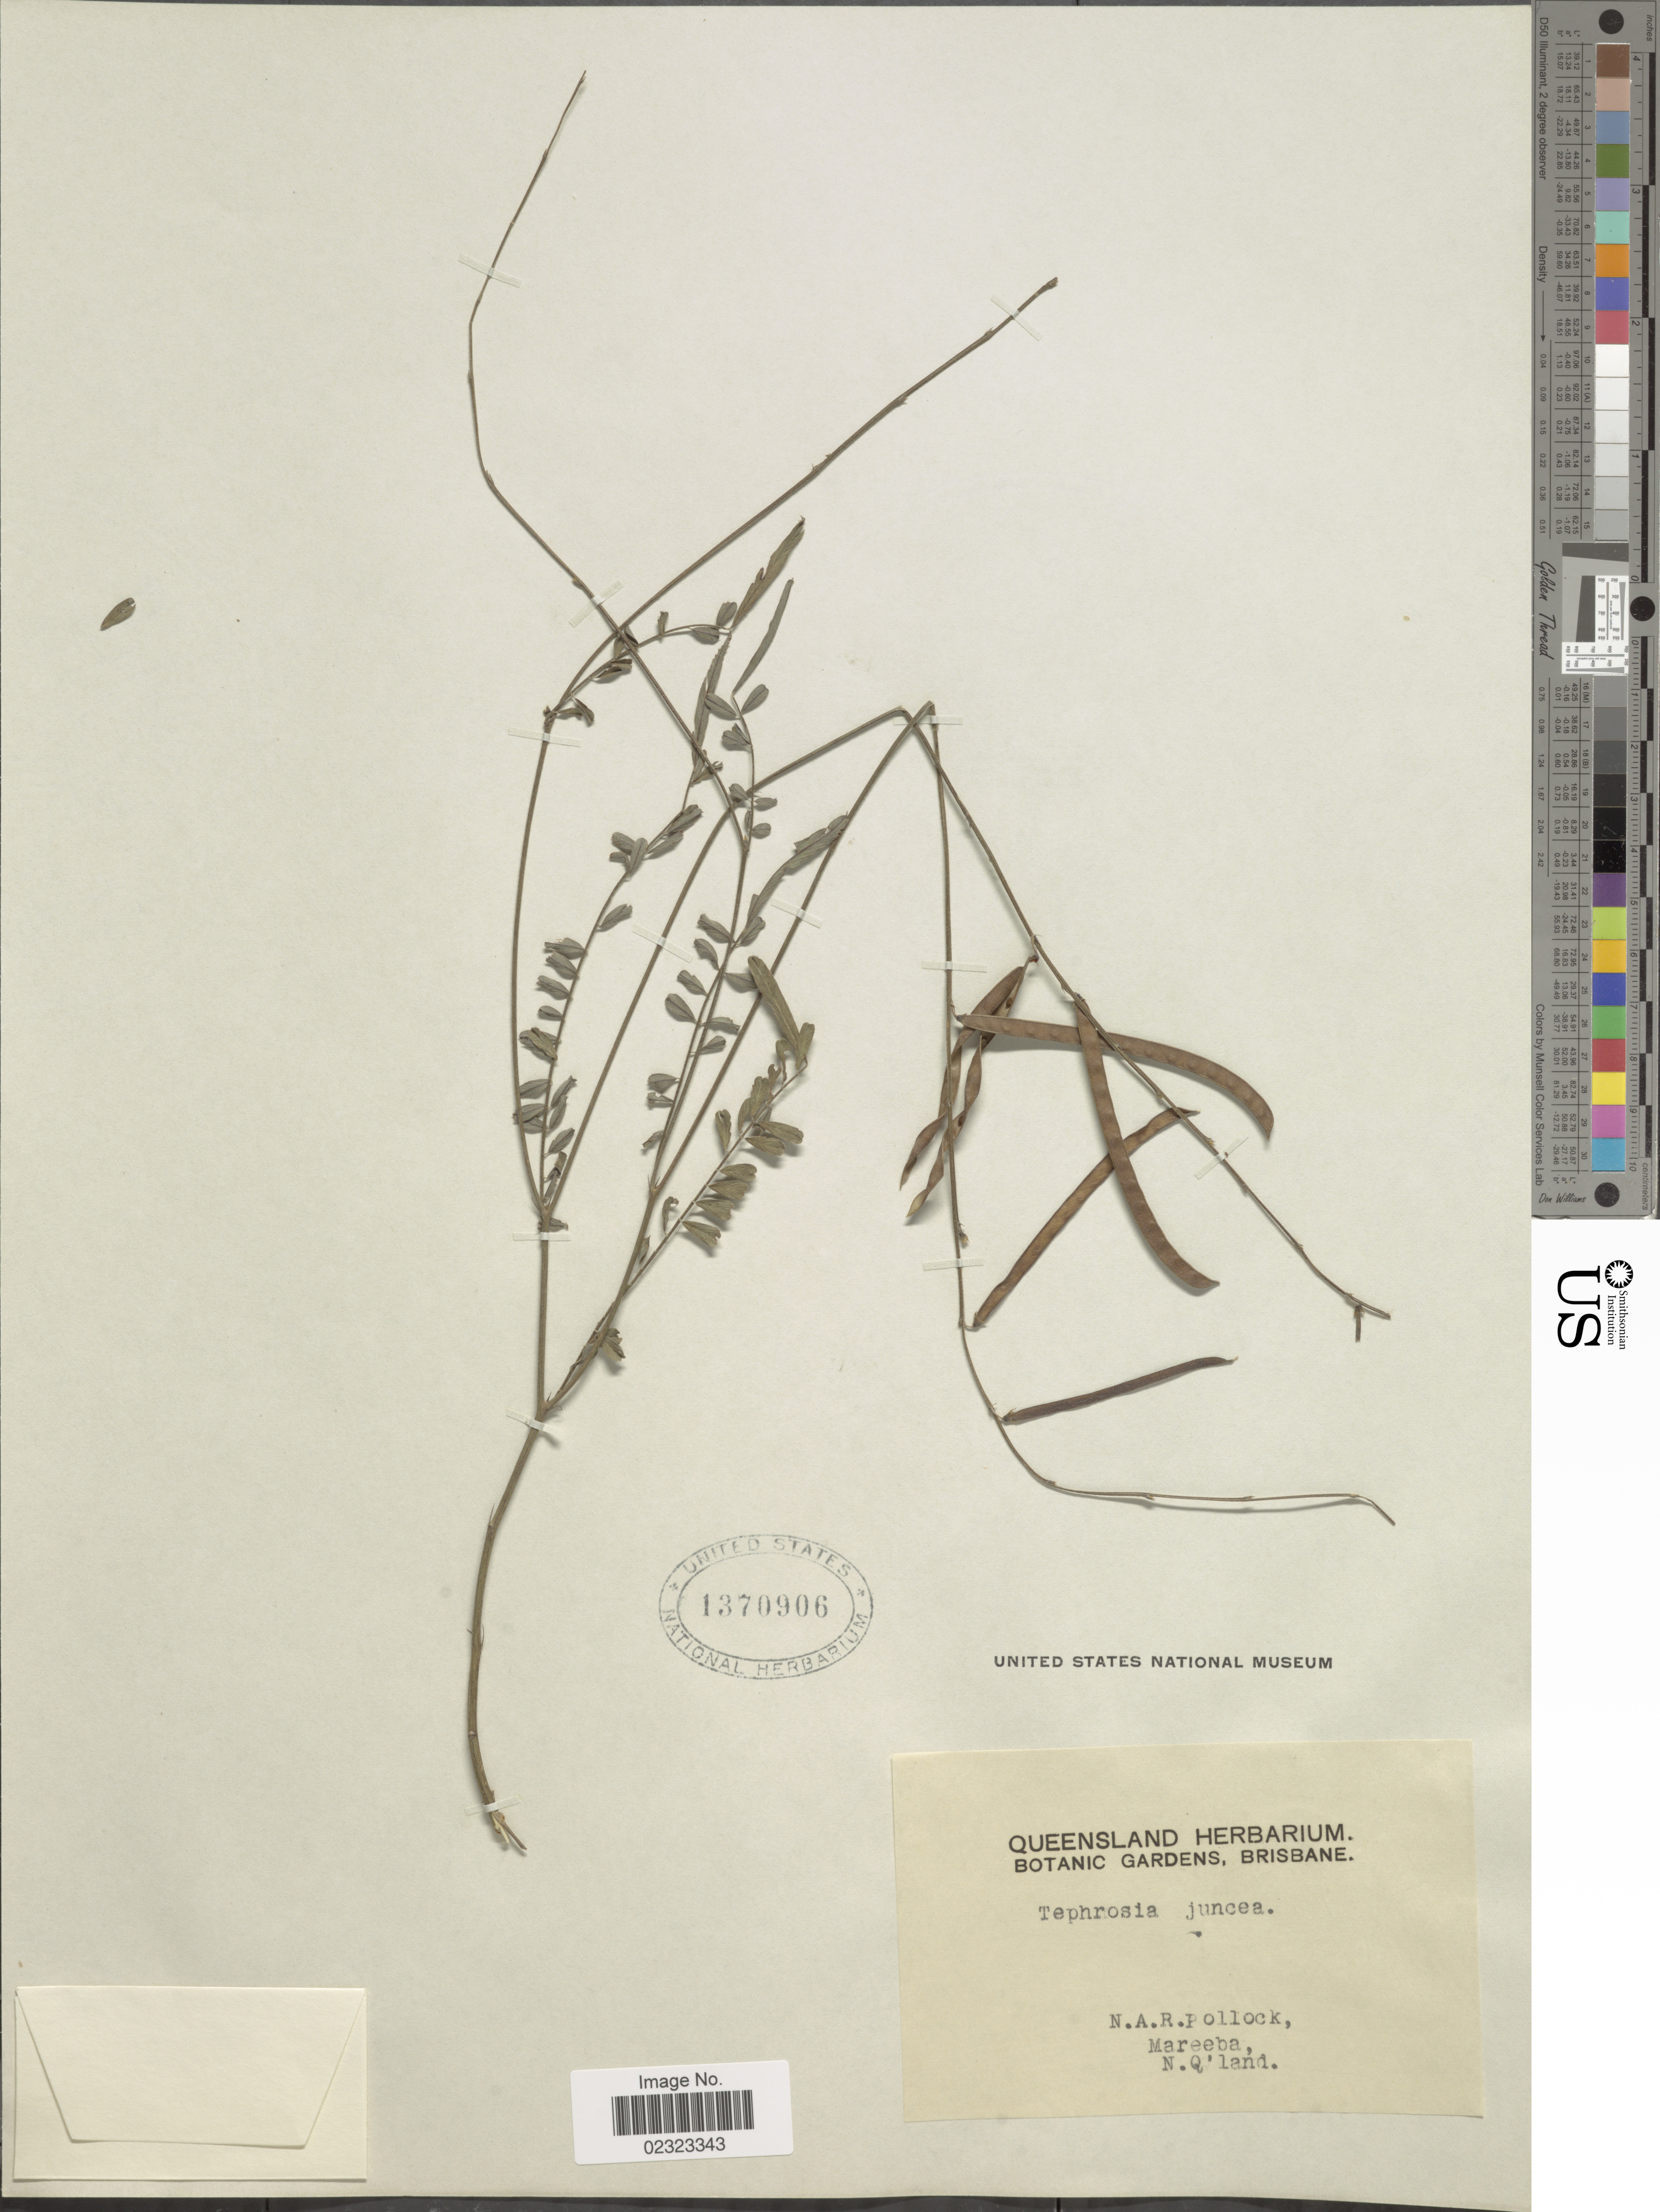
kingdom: Plantae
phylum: Tracheophyta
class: Magnoliopsida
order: Fabales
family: Fabaceae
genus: Tephrosia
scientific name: Tephrosia juncea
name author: Benth.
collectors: N. Pollock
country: Australia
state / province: Queensland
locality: N. Q'land, Mareeba.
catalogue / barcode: US 1370906